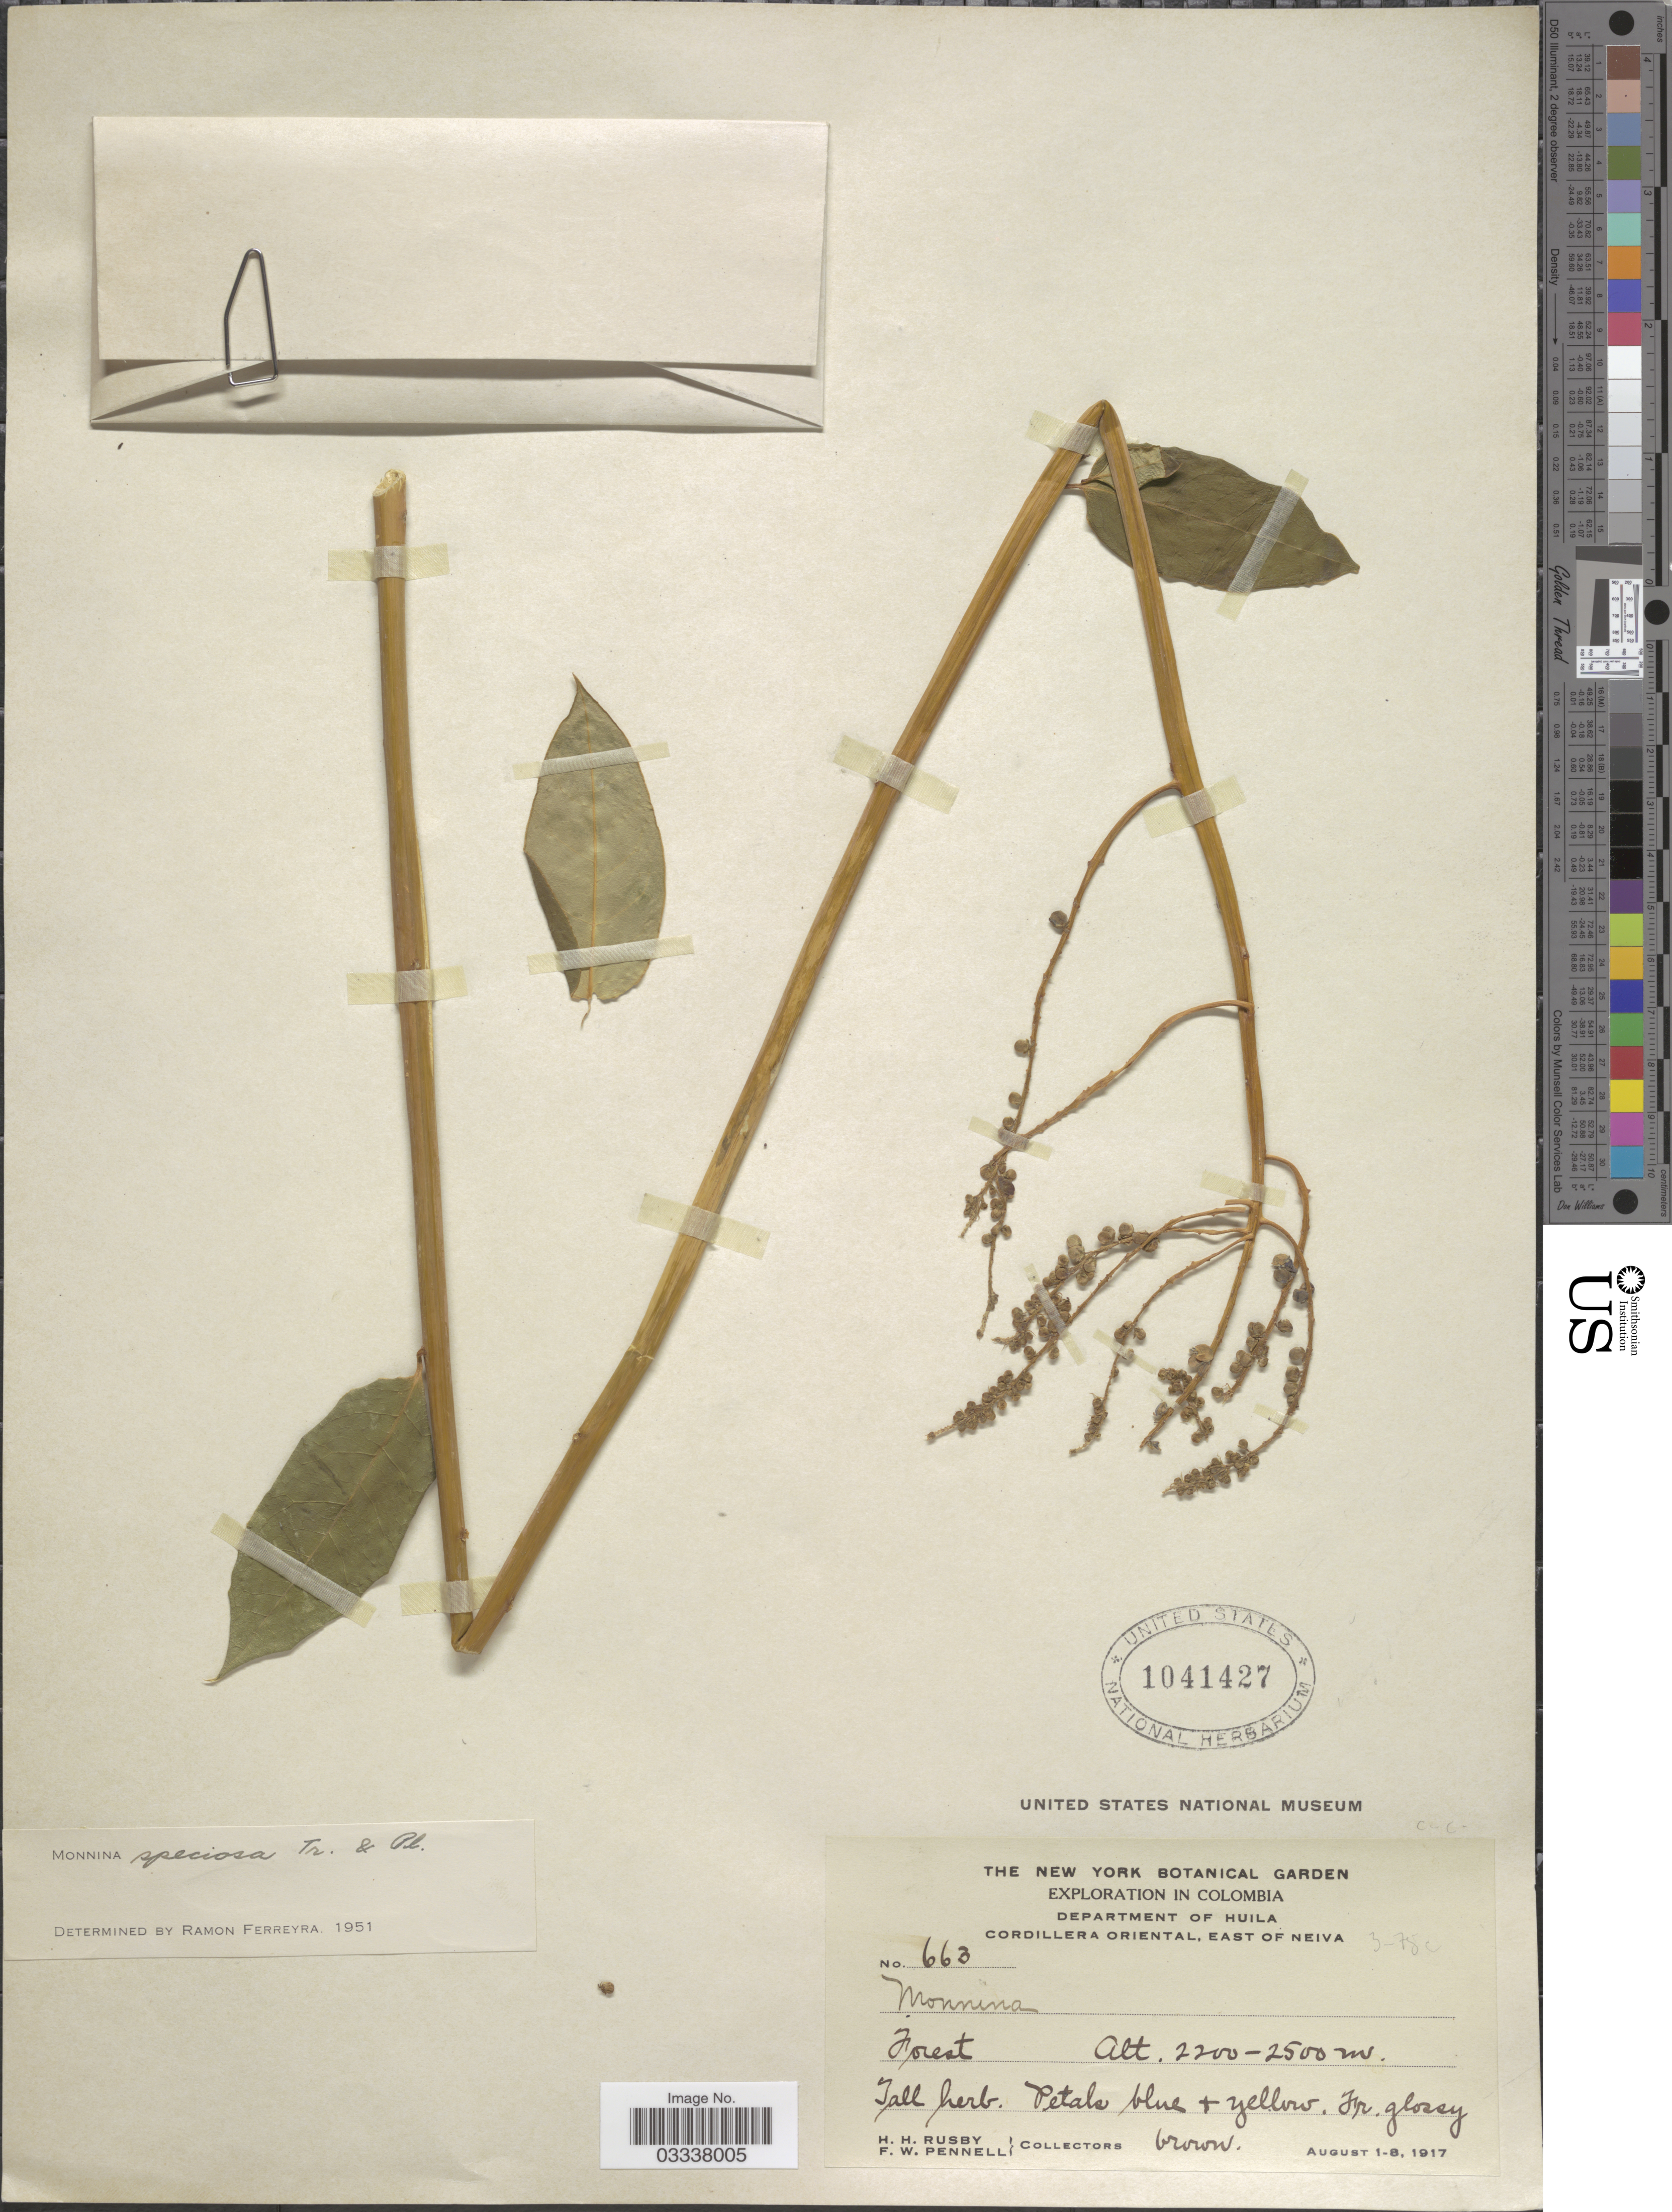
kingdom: Plantae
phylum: Tracheophyta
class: Magnoliopsida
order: Fabales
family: Polygalaceae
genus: Monnina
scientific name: Monnina speciosa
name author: Triana & Planch.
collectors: H. H. Rusby & F. W. Pennell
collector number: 663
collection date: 1917-08-01/1917-08-08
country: Colombia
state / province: Huila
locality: Department of Huila, Cordillera Oriental, East of Neiva.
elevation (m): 2200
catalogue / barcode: US 1041427